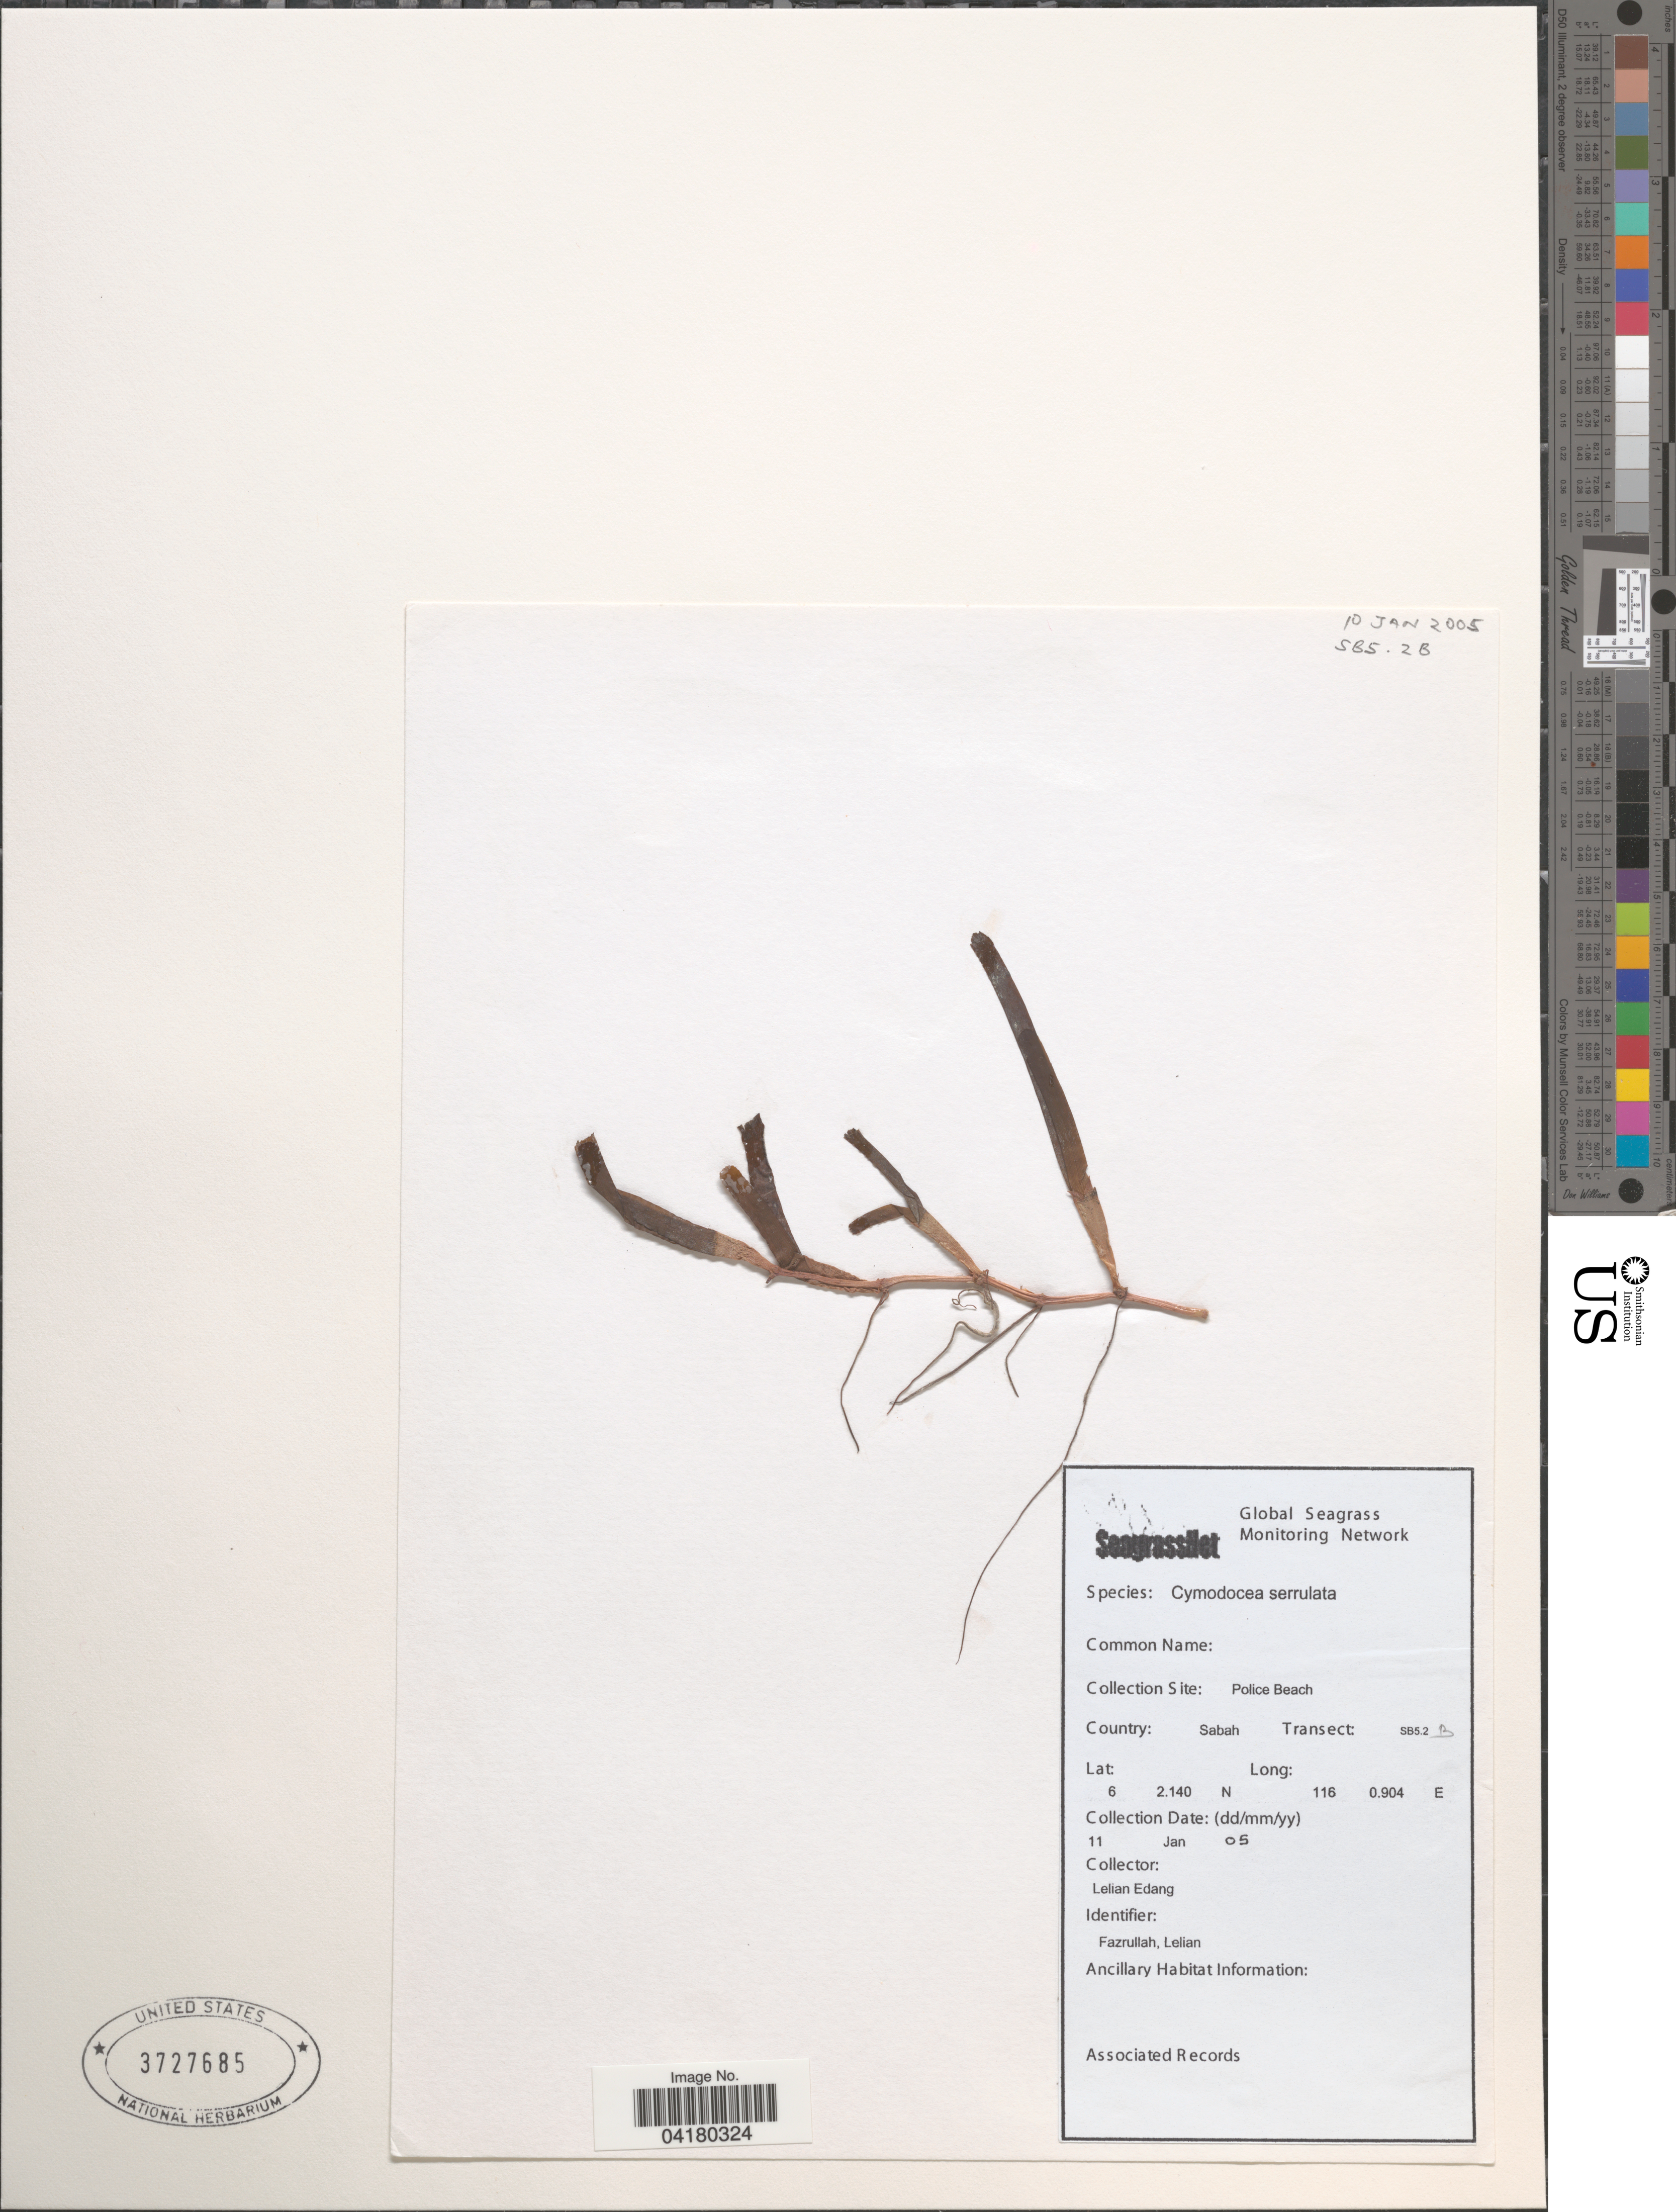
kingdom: Plantae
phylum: Tracheophyta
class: Liliopsida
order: Alismatales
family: Cymodoceaceae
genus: Cymodocea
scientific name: Cymodocea serrulata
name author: (R. Br.) Magnus & Ashers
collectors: L. Edang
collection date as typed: Transcribed d/m/y: 11/1/5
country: Malaysia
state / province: Sabah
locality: Police Beach. Transect: SB5.2B.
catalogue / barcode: US 3727685